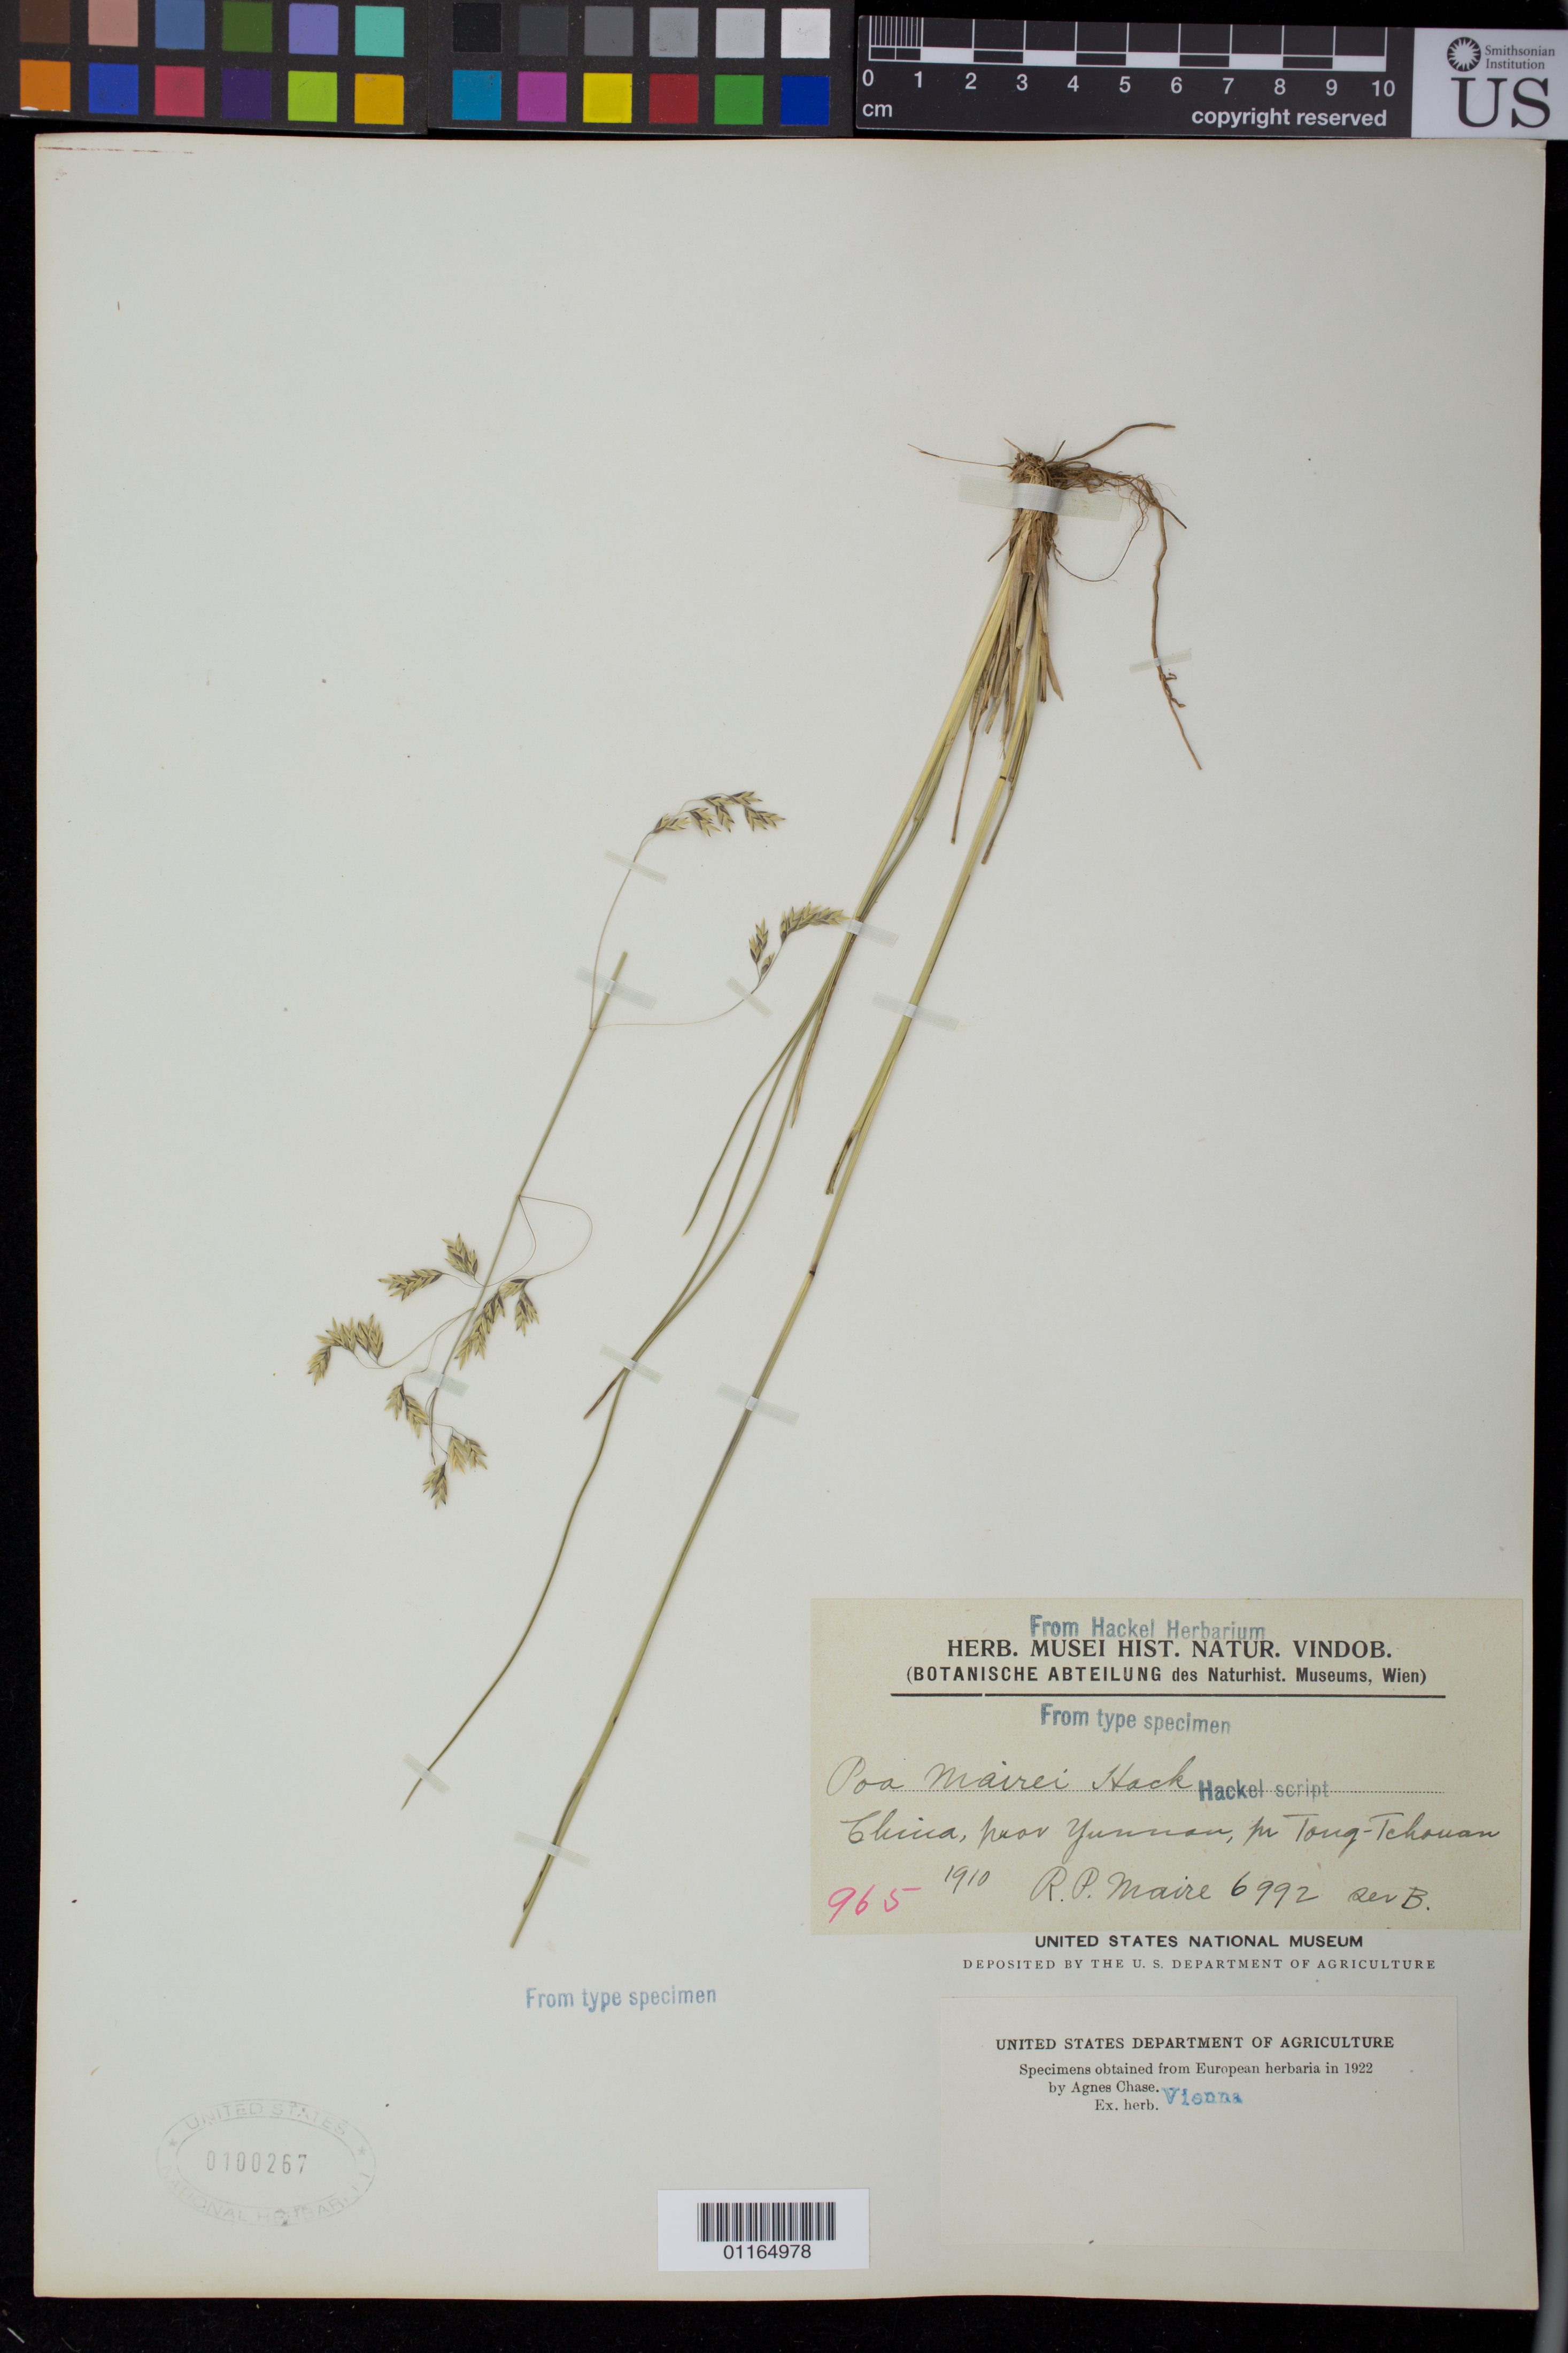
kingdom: Plantae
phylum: Tracheophyta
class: Liliopsida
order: Poales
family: Poaceae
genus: Poa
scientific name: Poa mairei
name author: Hack.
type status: Isotype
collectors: R.-P. Maire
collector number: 6992 ser. B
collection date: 1910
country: China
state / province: Yunnan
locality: pr. Tong-Tchouan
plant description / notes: Fragment of type specimen ex herb. Hackel (Vienna).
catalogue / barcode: US 100267